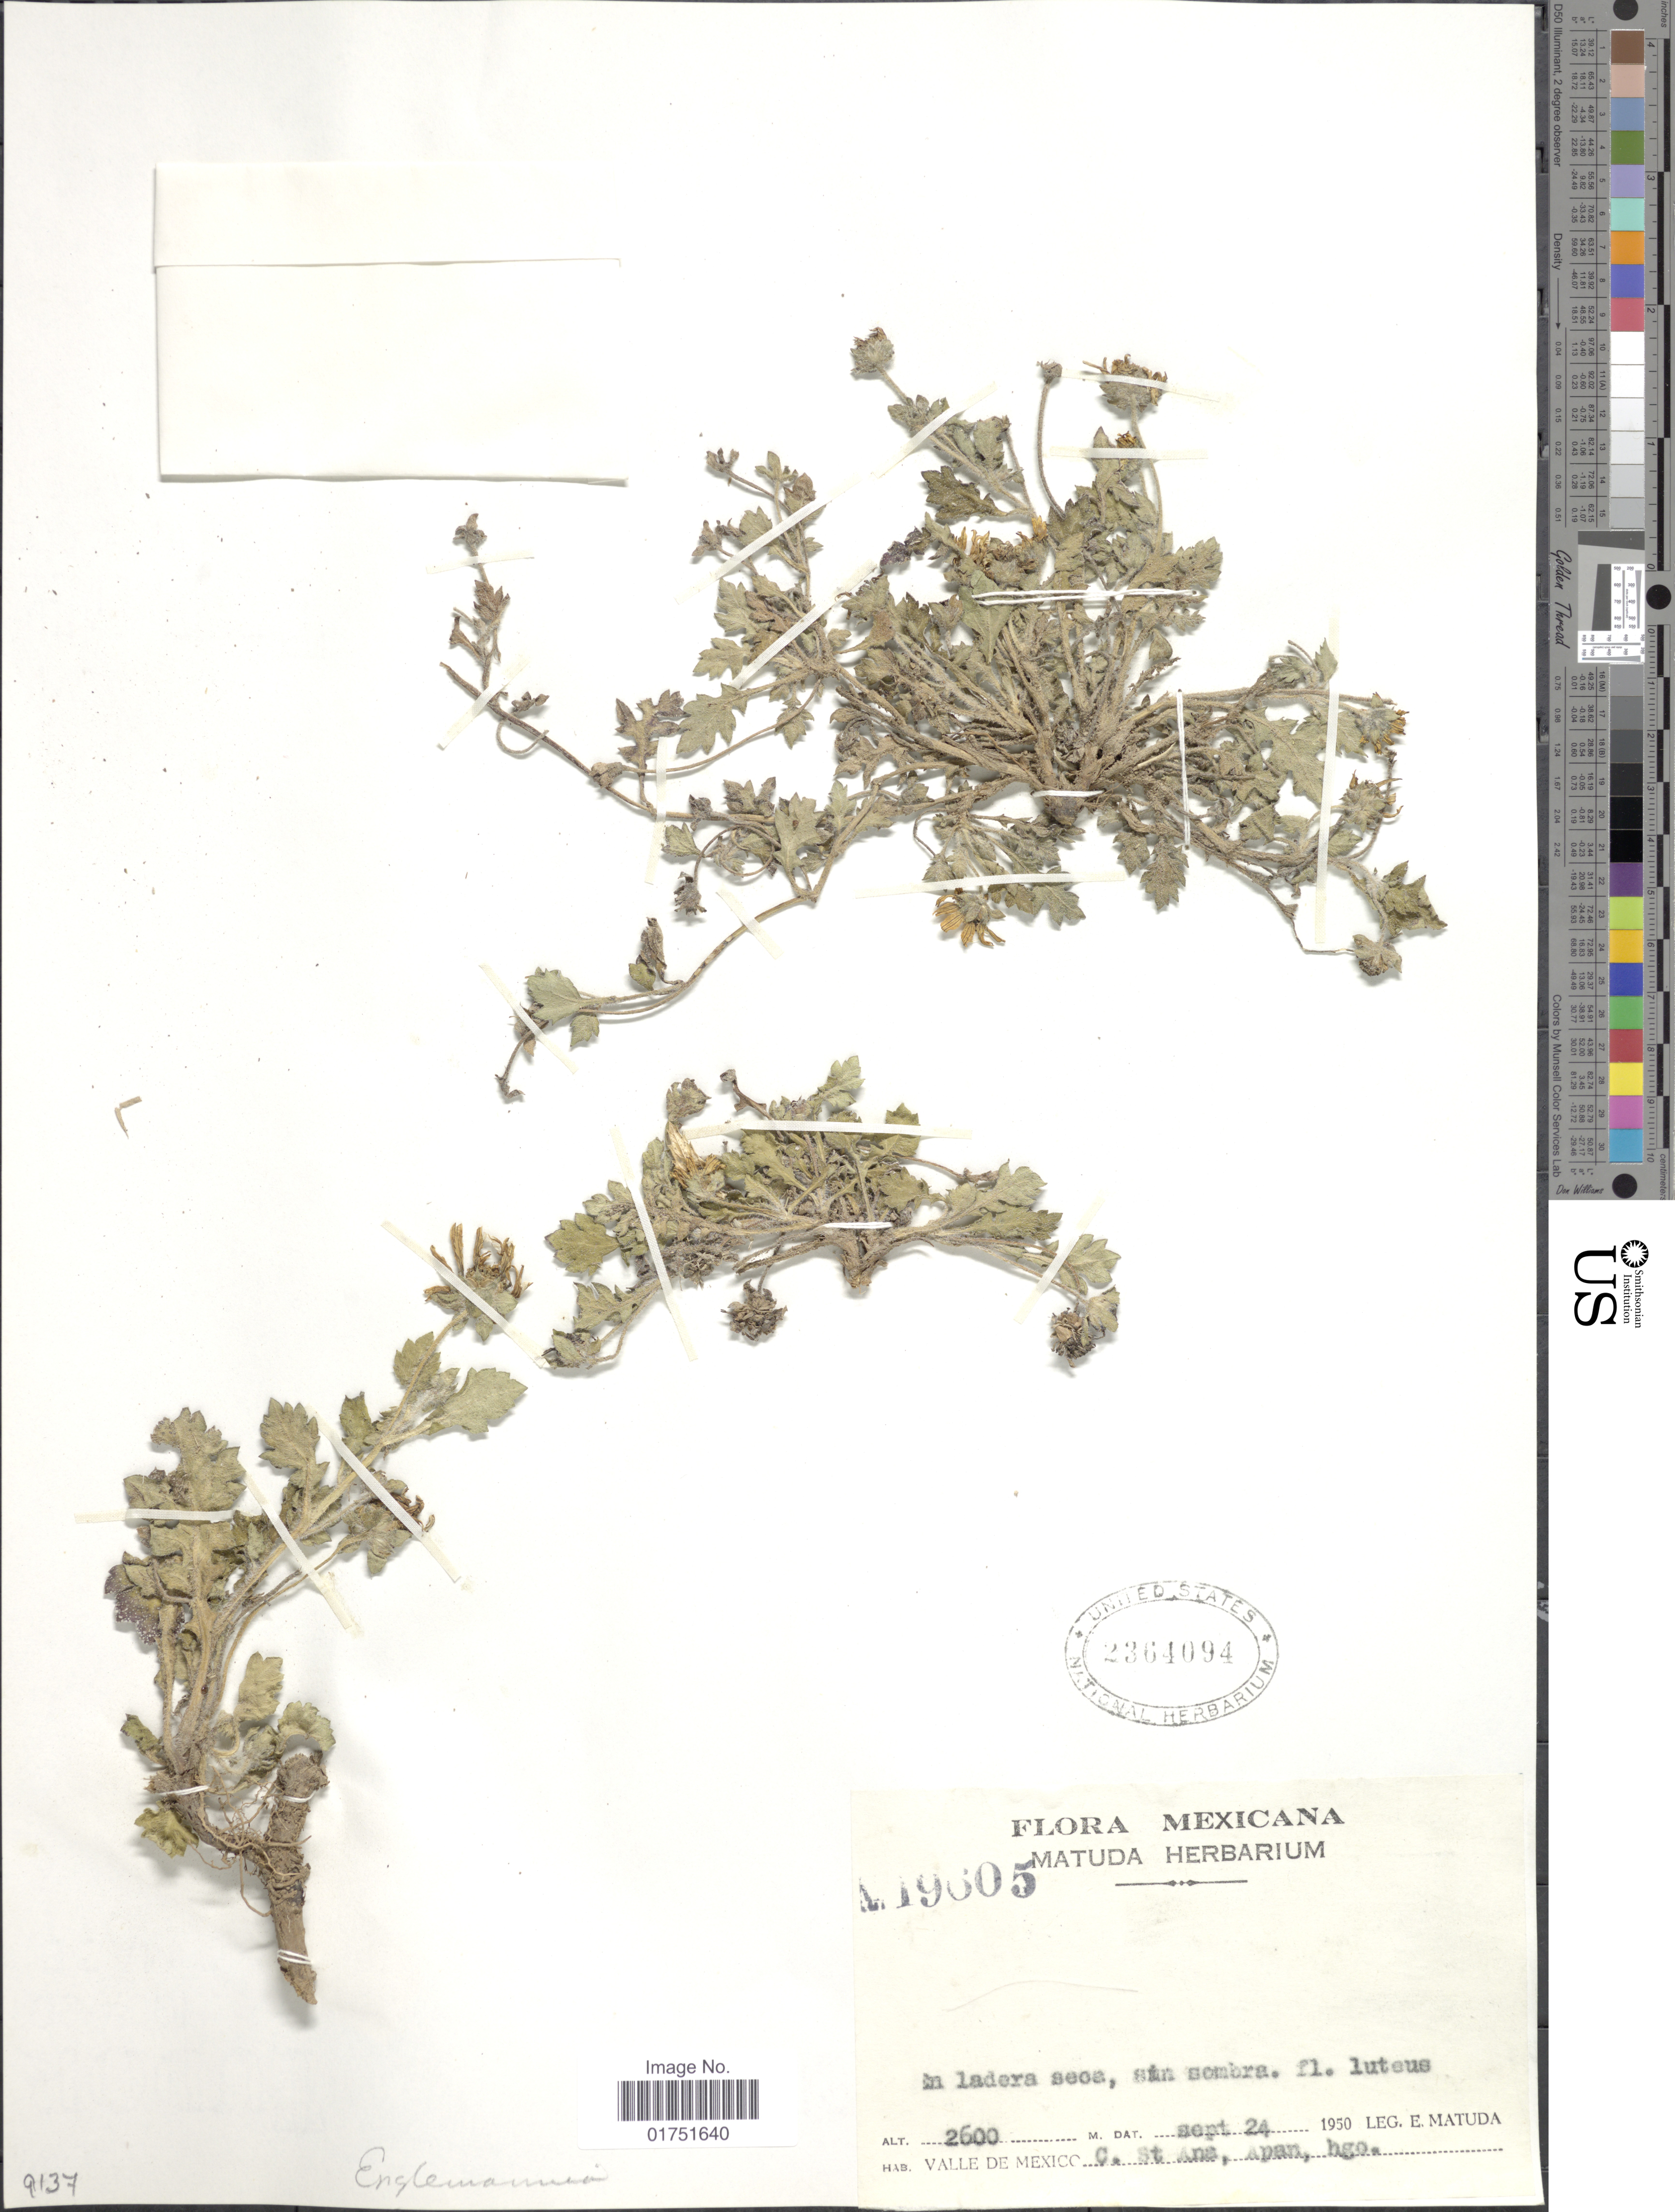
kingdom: Plantae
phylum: Tracheophyta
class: Magnoliopsida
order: Asterales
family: Asteraceae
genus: Engelmannia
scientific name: Engelmannia sp.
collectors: E. Matuda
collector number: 19605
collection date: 1950-09-24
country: Mexico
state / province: Hidalgo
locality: Valle de Mexico, C. St Ana, Apan, hgo.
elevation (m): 2600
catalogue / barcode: US 2364094